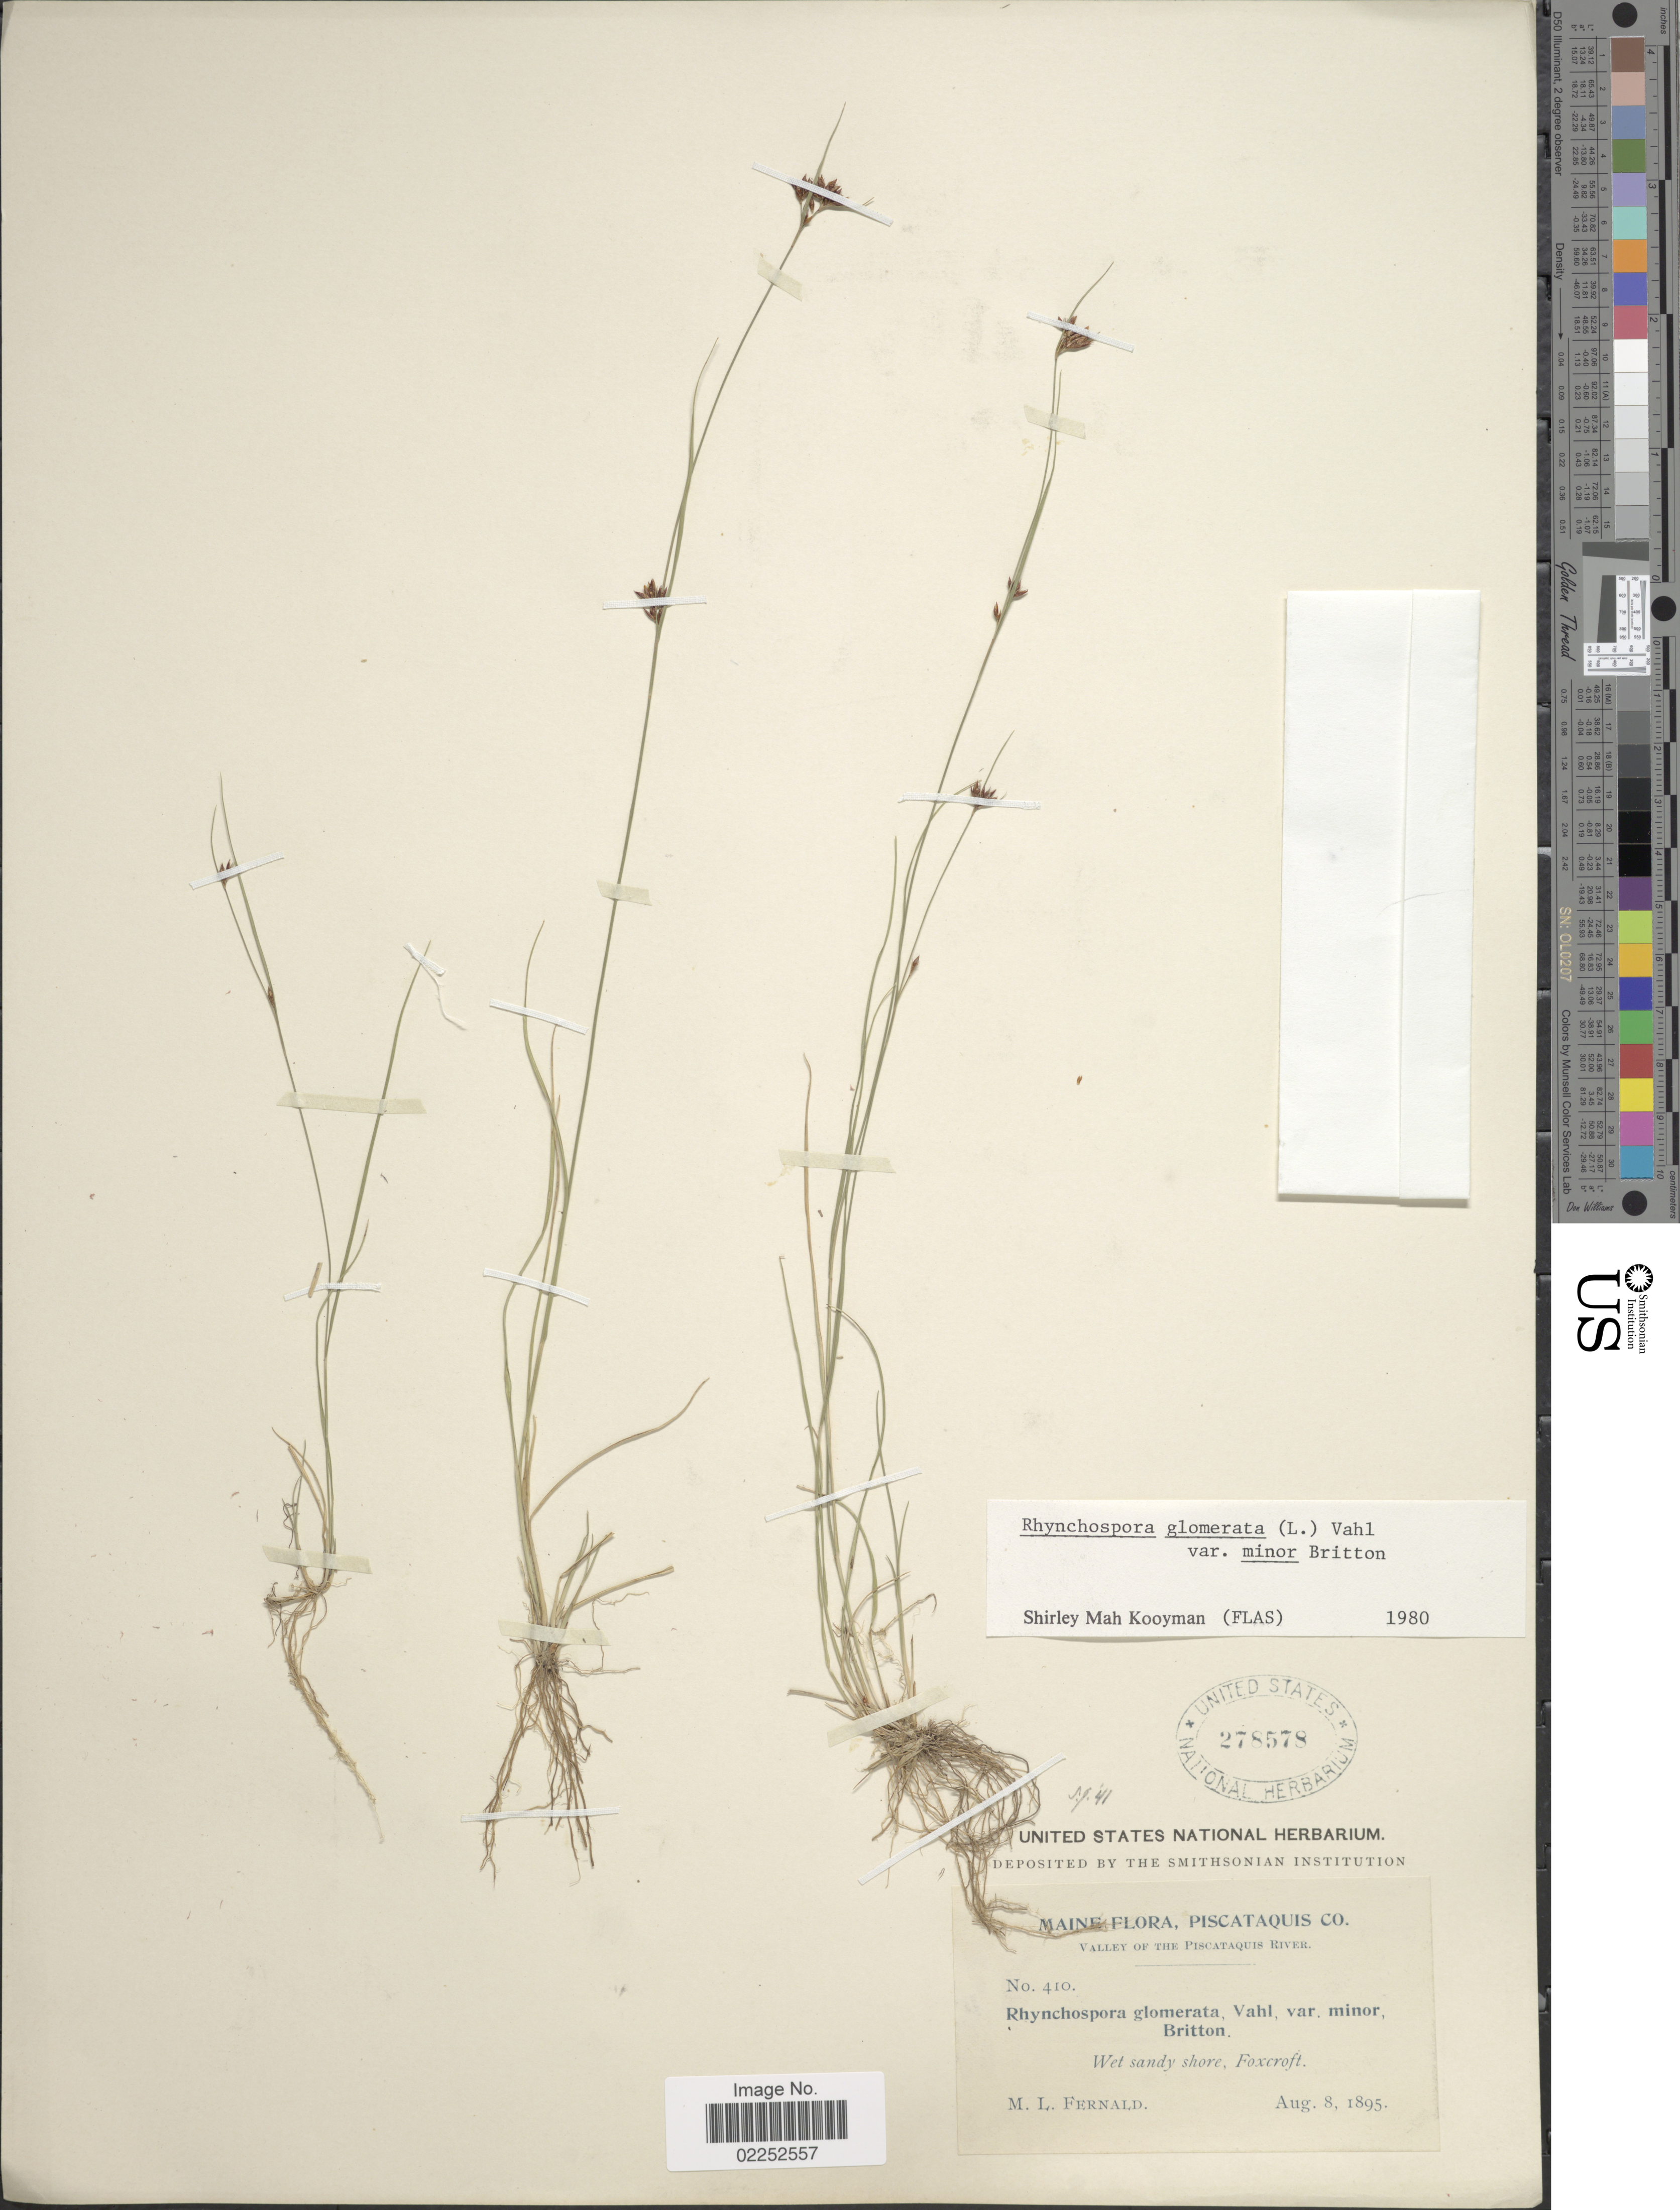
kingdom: Plantae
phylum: Tracheophyta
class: Liliopsida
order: Poales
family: Cyperaceae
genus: Rhynchospora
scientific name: Rhynchospora capitellata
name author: (Michx.) Vahl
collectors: M. L. Fernald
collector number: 410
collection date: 1895-08-08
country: United States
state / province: Maine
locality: Piscataquis Co, Valley of the Piscataquis River, Wet sandy shore, Foxcroft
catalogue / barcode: US 278578